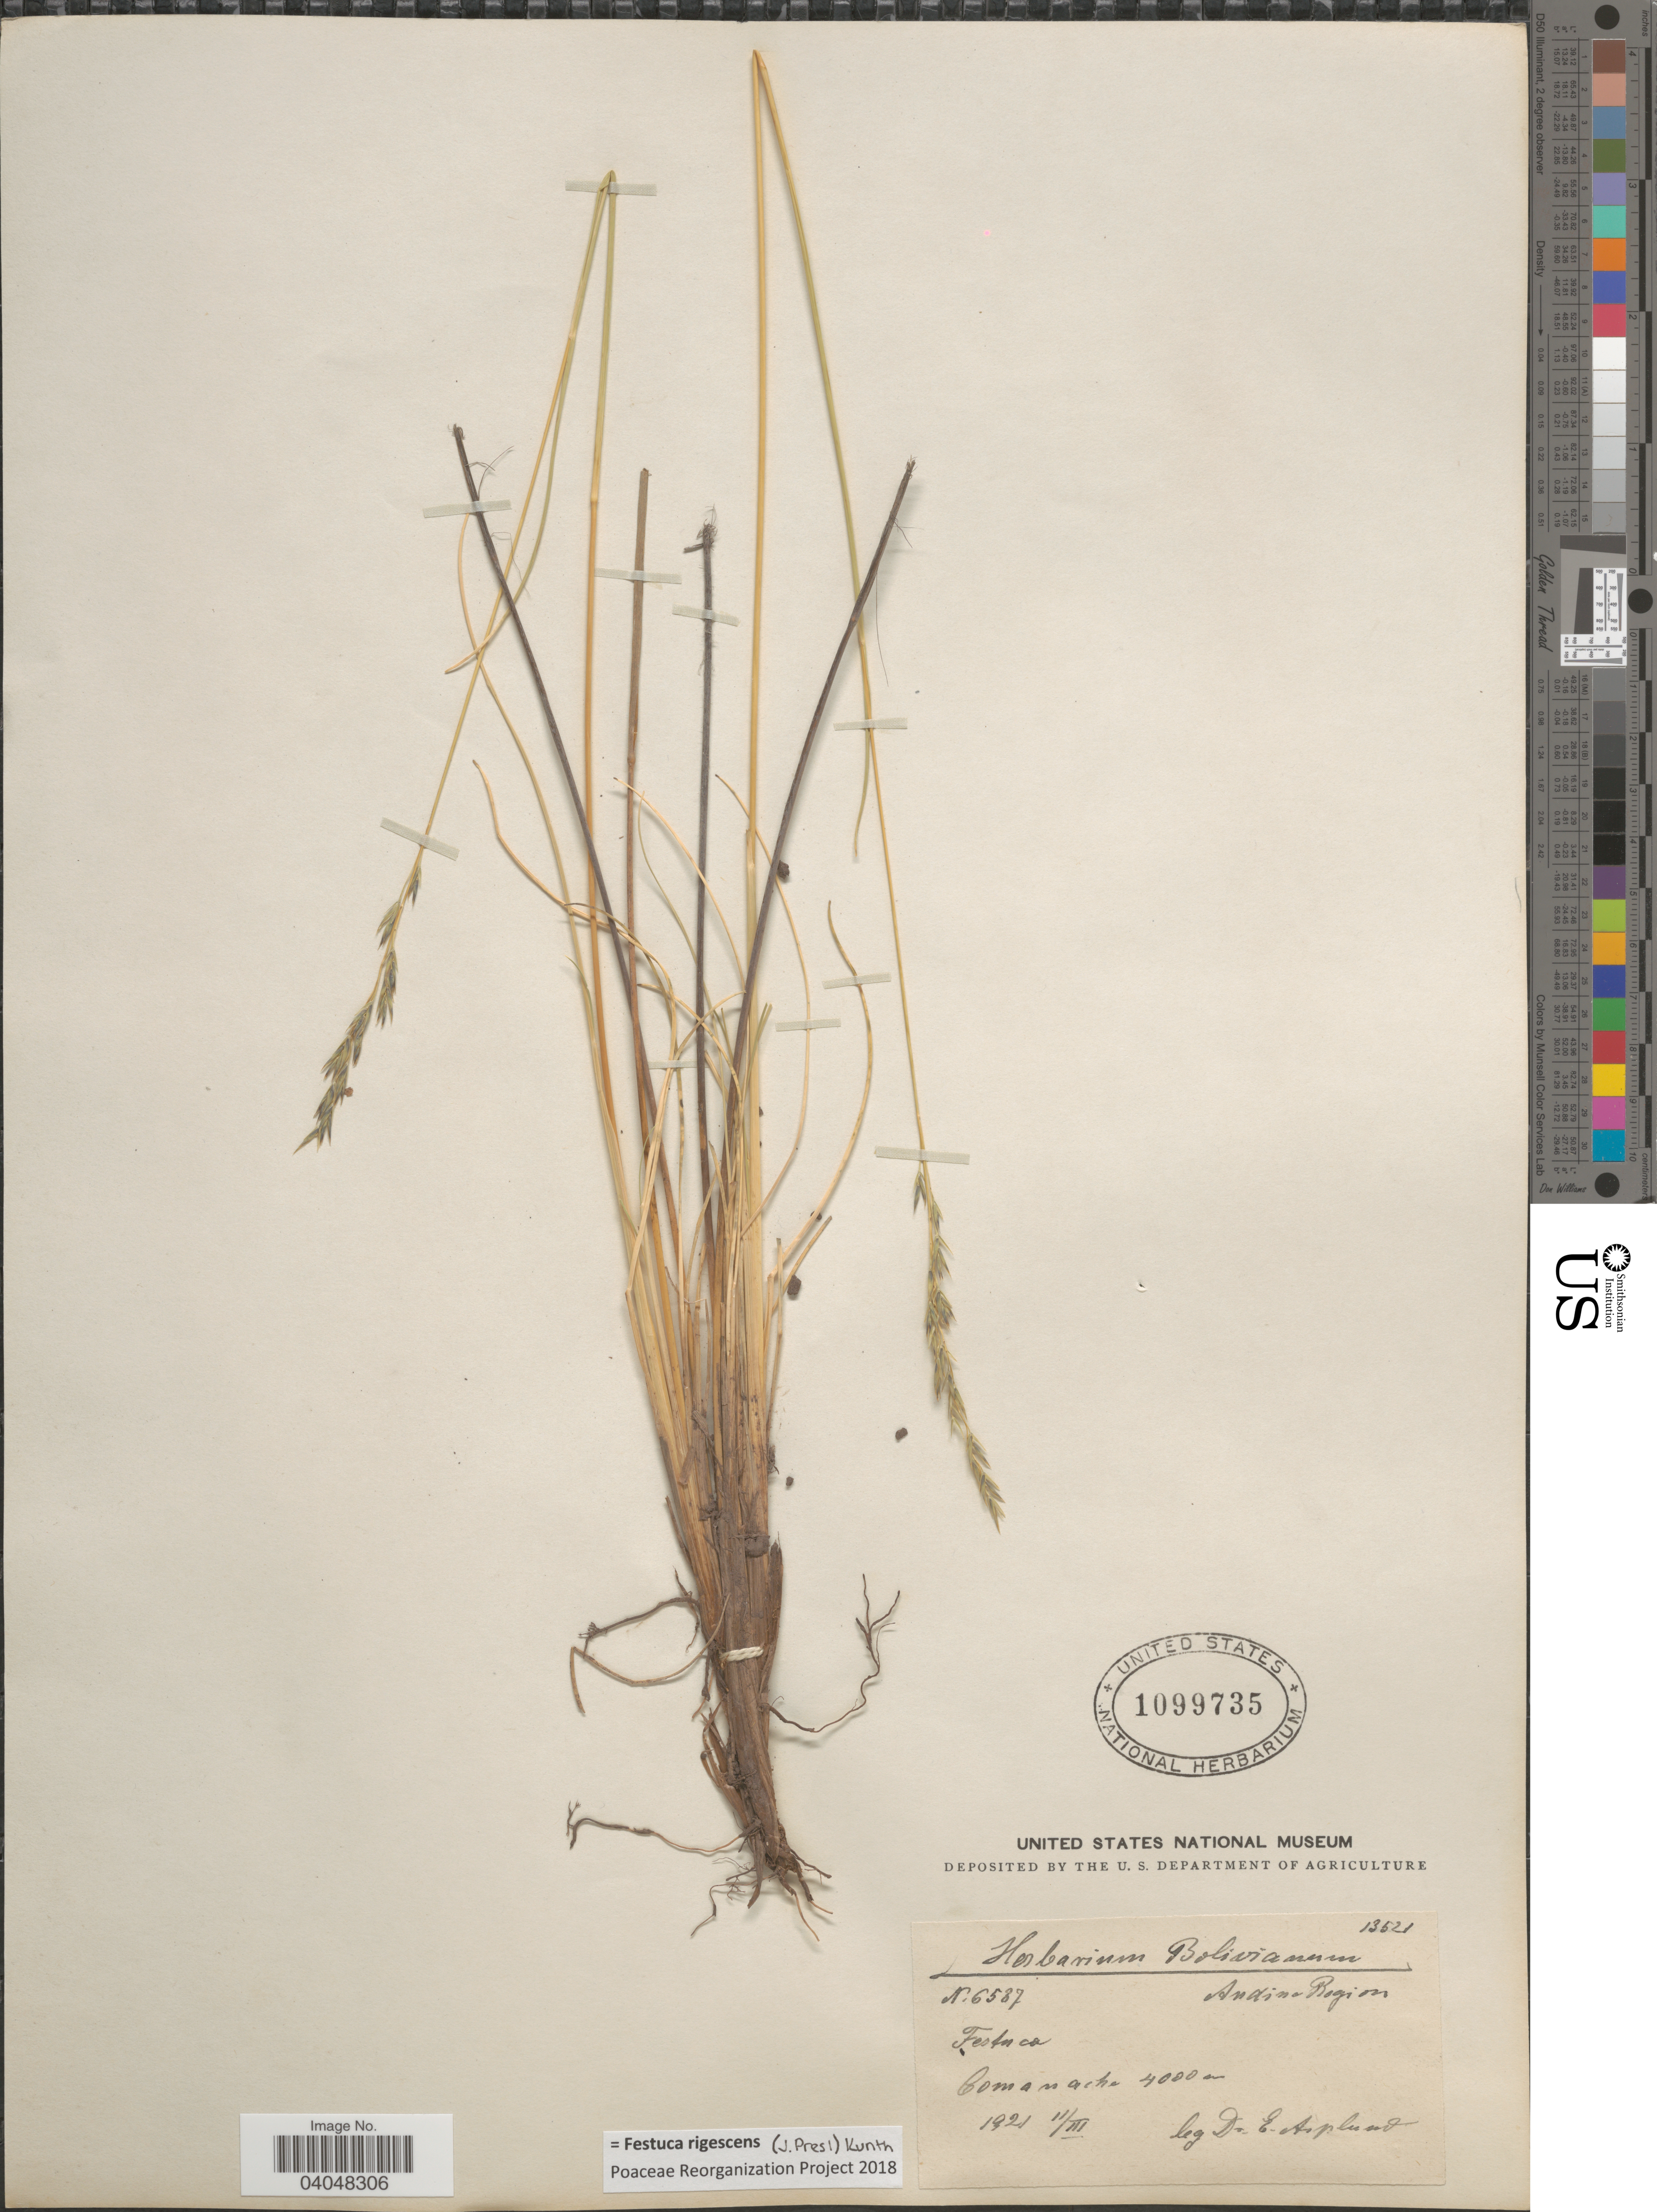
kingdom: Plantae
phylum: Tracheophyta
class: Liliopsida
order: Poales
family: Poaceae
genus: Festuca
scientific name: Festuca rigescens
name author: (J. Presl) Kunth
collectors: E. Asplund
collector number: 6587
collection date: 1921-03-11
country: Bolivia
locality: Andine Region. Comanacha.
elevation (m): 4000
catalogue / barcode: US 1099735